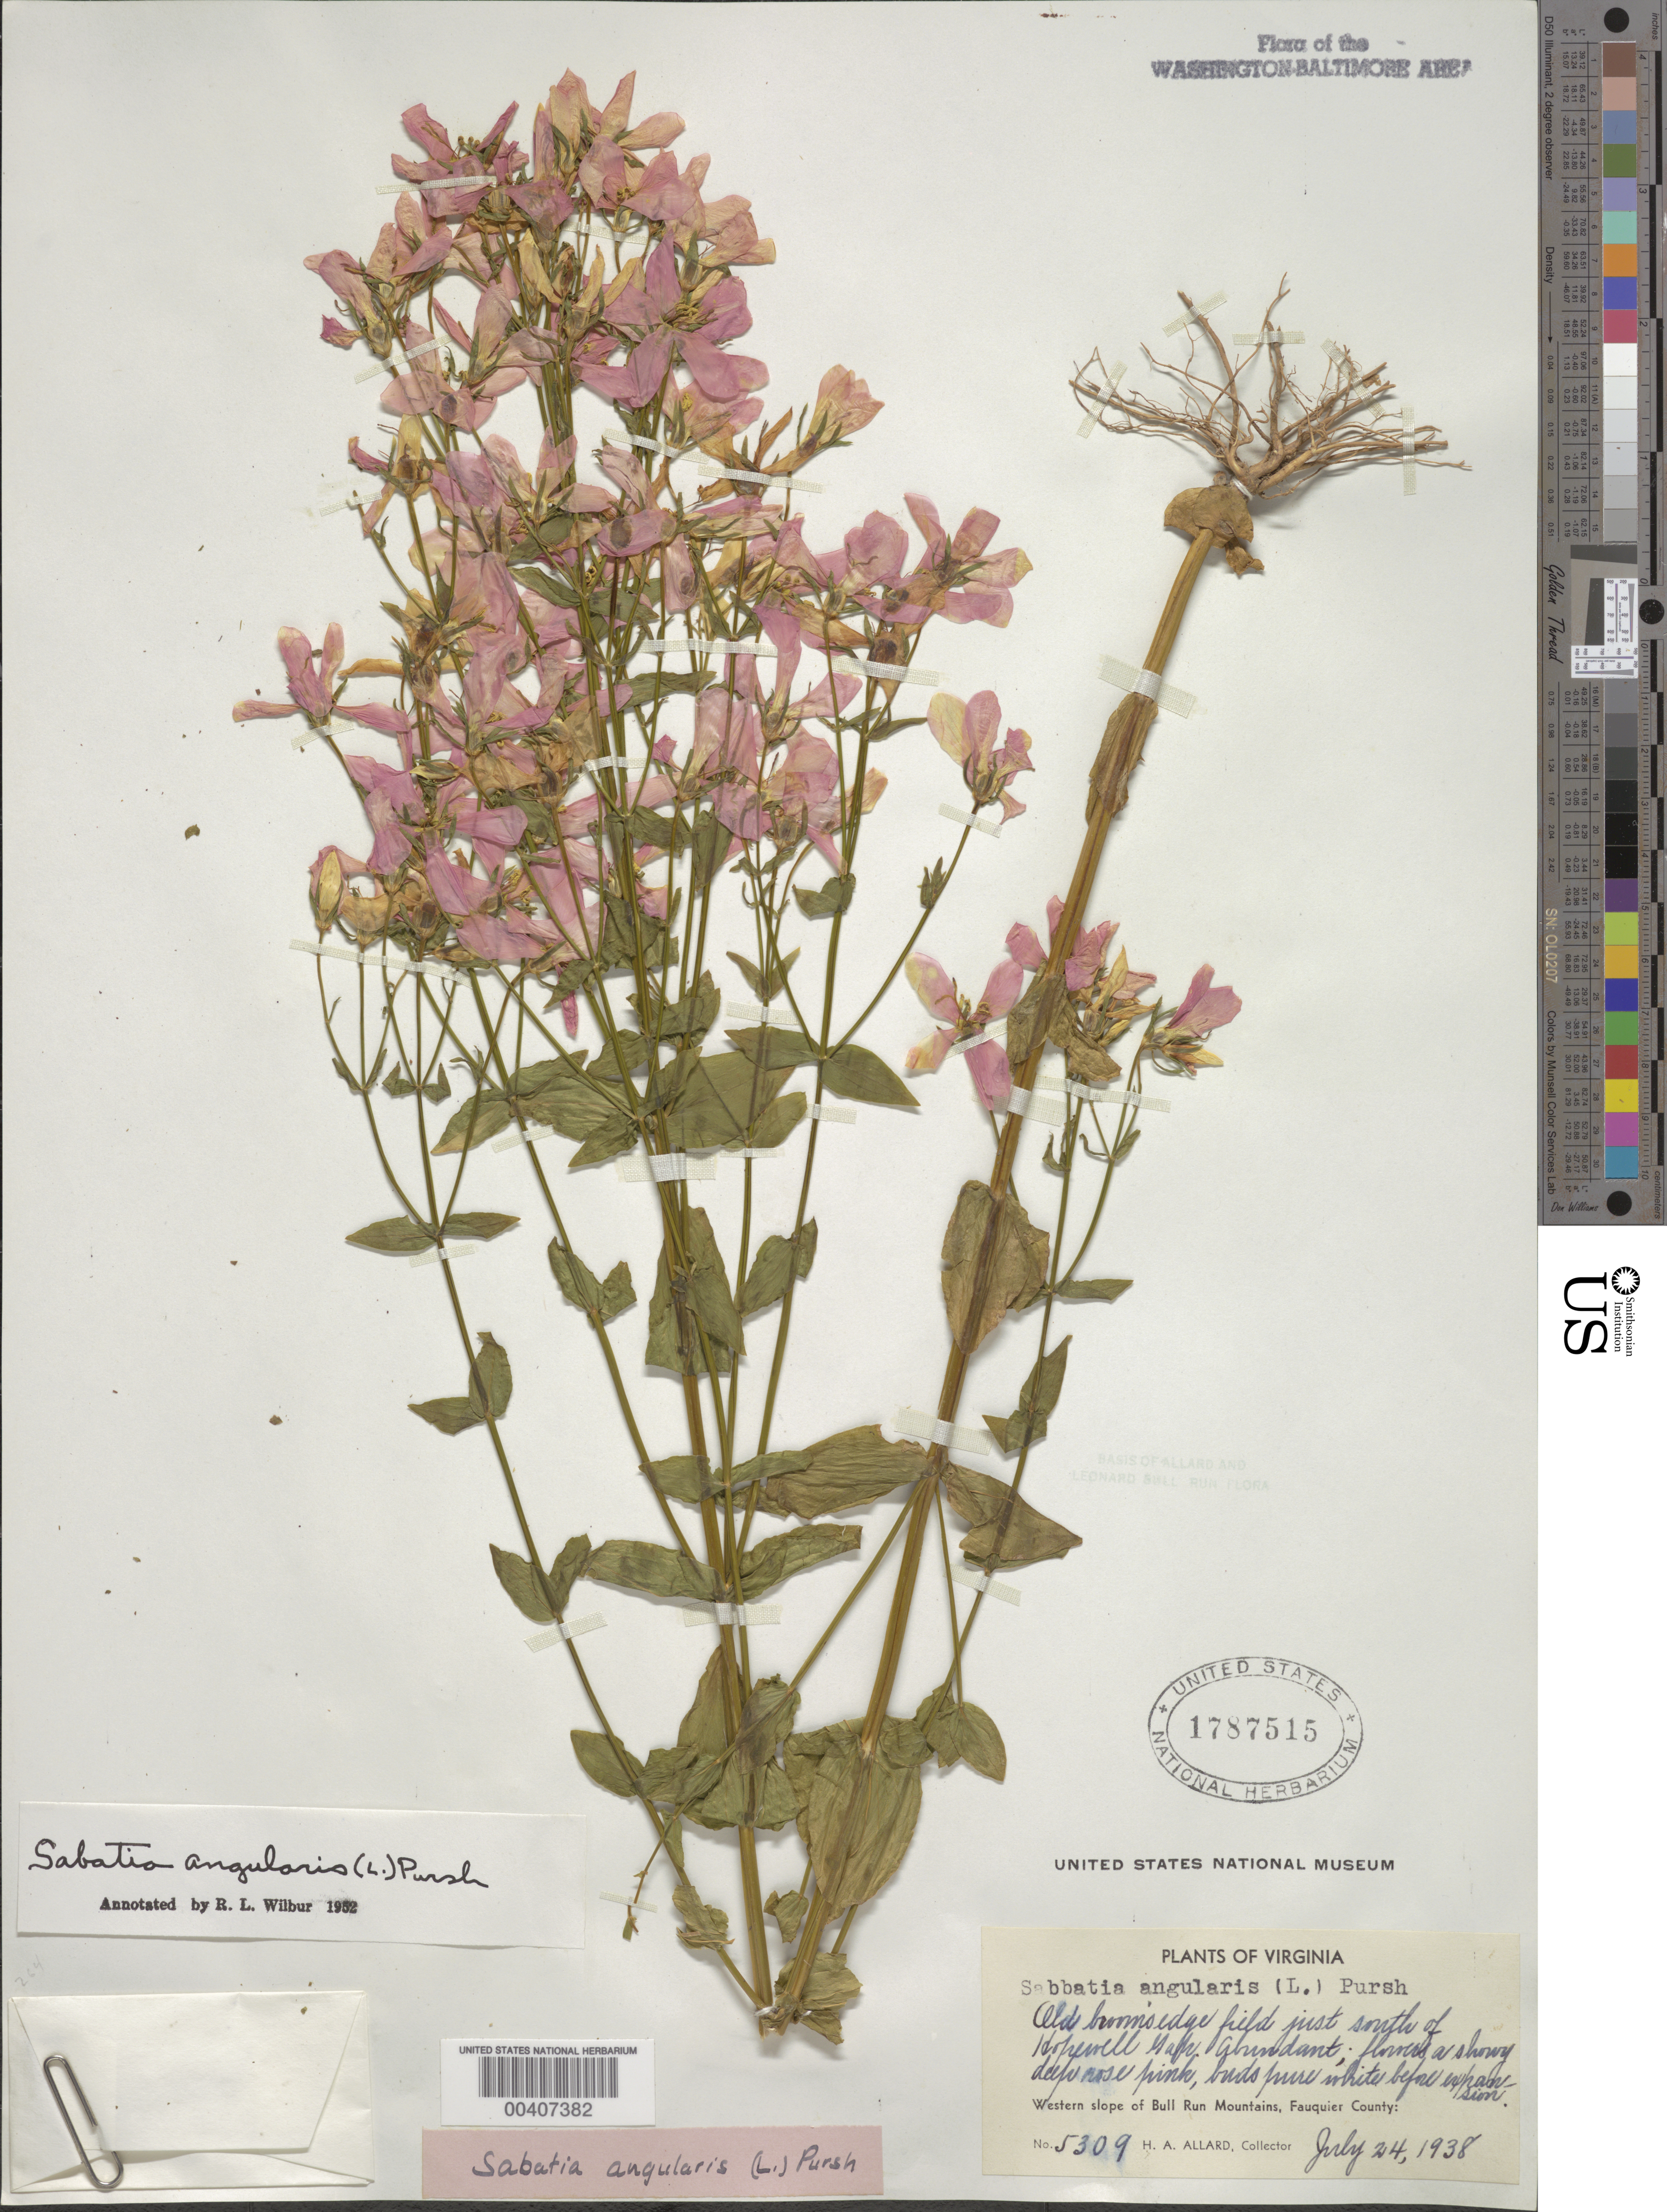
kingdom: Plantae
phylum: Tracheophyta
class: Magnoliopsida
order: Gentianales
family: Gentianaceae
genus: Sabatia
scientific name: Sabatia angularis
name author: (L.) Pursh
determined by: Wilbur, R. L.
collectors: H. A. Allard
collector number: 5309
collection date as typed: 24 Jul 1938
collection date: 1938-07-24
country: United States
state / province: Virginia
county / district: Fauquier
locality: S of Hopewell Gap, western slope of Bull Run Mountains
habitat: Old broomsedge field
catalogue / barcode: US 1787515